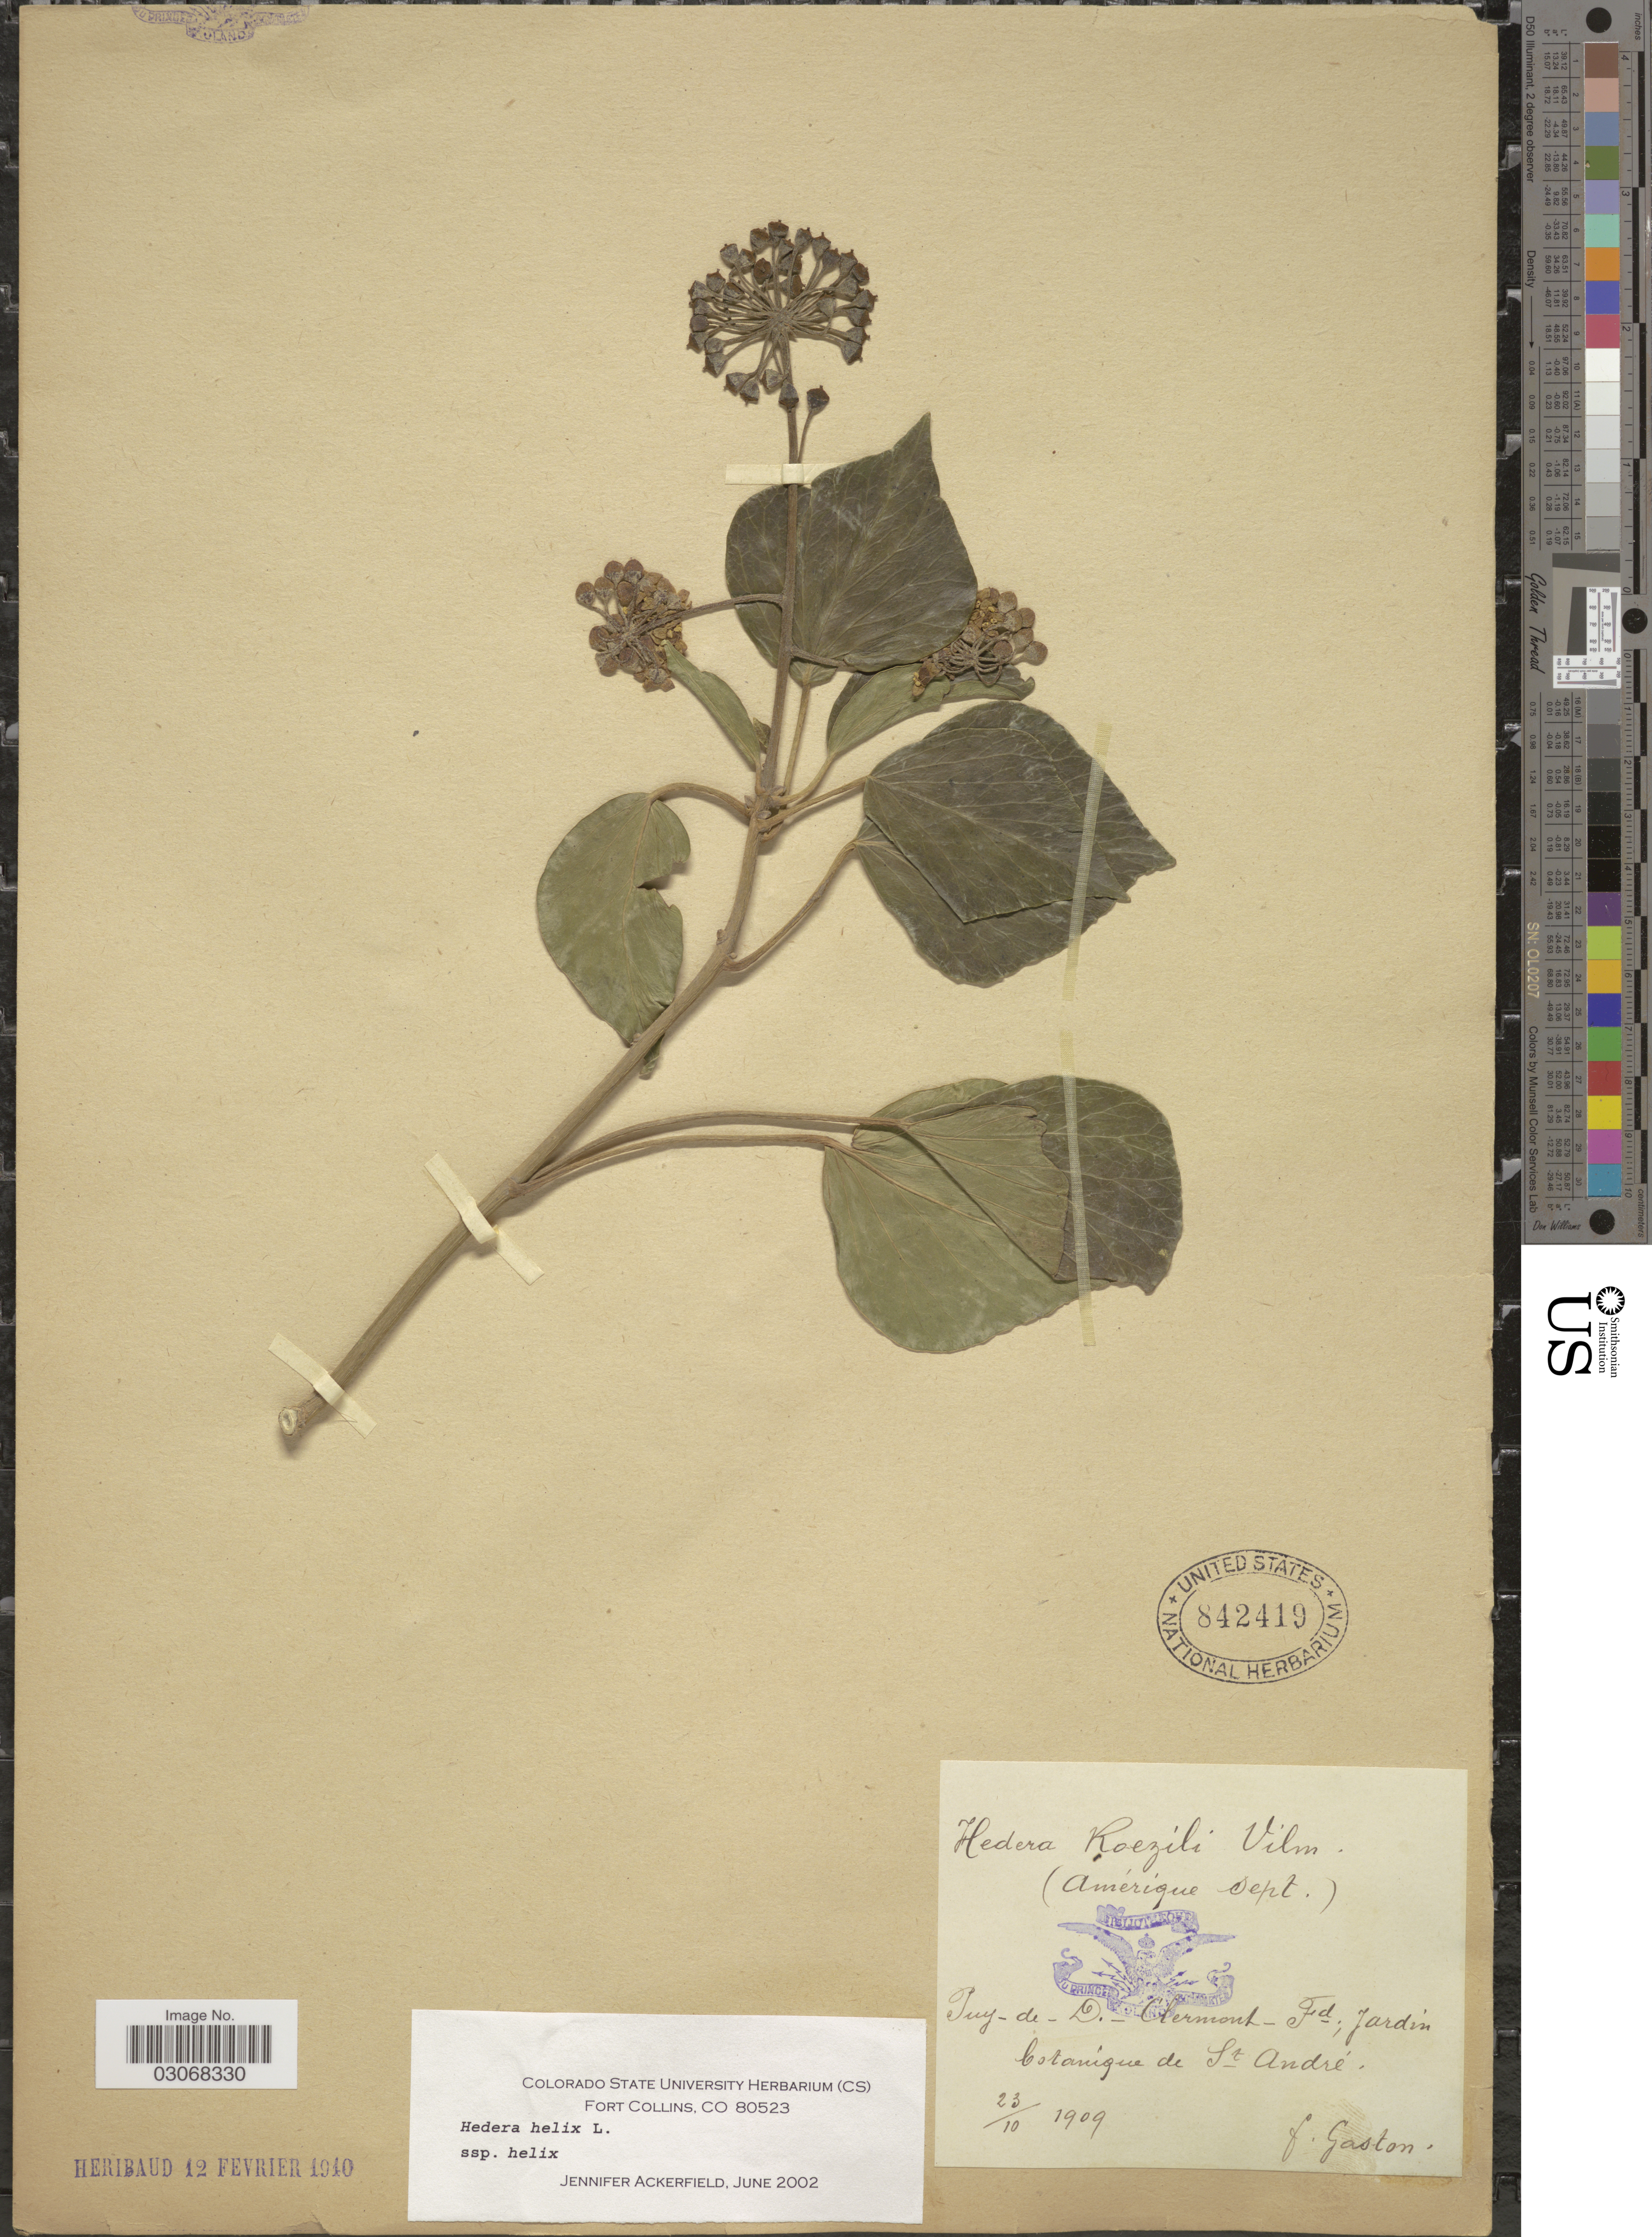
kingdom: Plantae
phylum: Tracheophyta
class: Magnoliopsida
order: Apiales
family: Araliaceae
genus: Hedera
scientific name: Hedera helix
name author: L.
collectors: F. Gaston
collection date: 1909-10-23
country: France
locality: Puy-de-D.-Clermont-Fd., Jardin botanique de St. André.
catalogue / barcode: US 842419